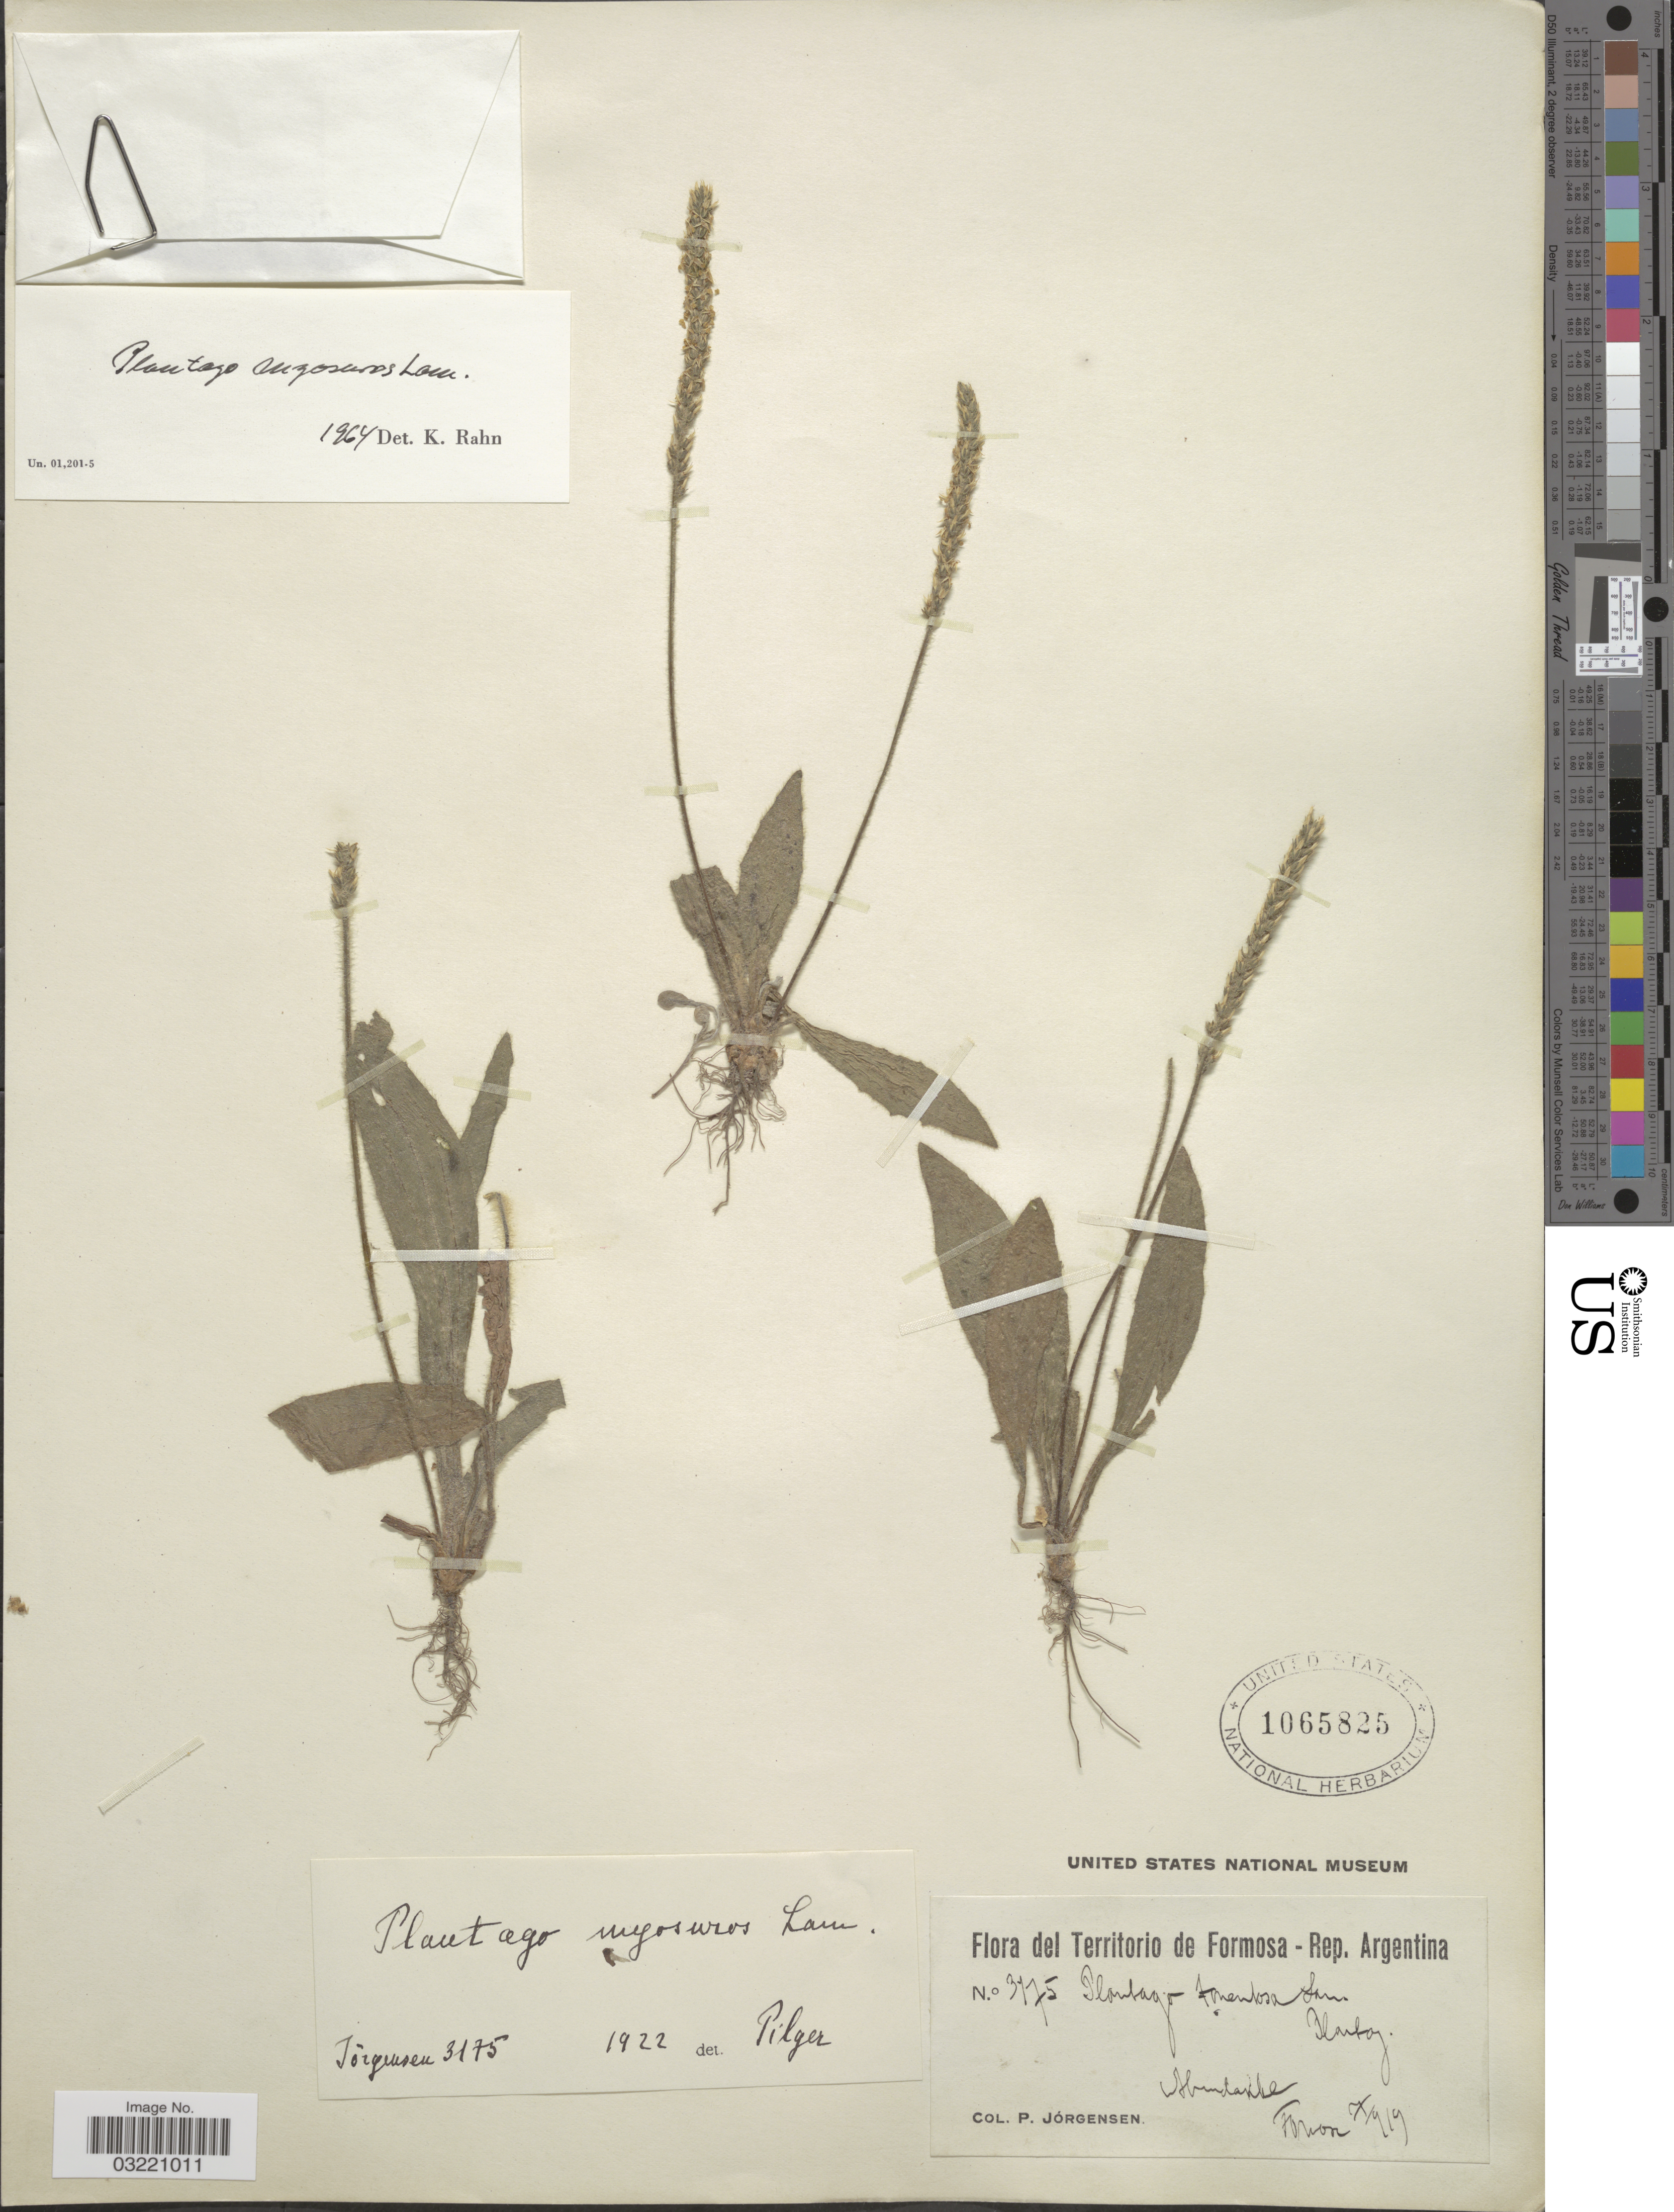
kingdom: Plantae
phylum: Tracheophyta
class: Magnoliopsida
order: Lamiales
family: Plantaginaceae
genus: Plantago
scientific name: Plantago myosuros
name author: Lam.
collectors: P. Jörgensen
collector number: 3175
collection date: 1919-07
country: Argentina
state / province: Formosa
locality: Territorio de Formosa, Formosa.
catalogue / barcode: US 1065825